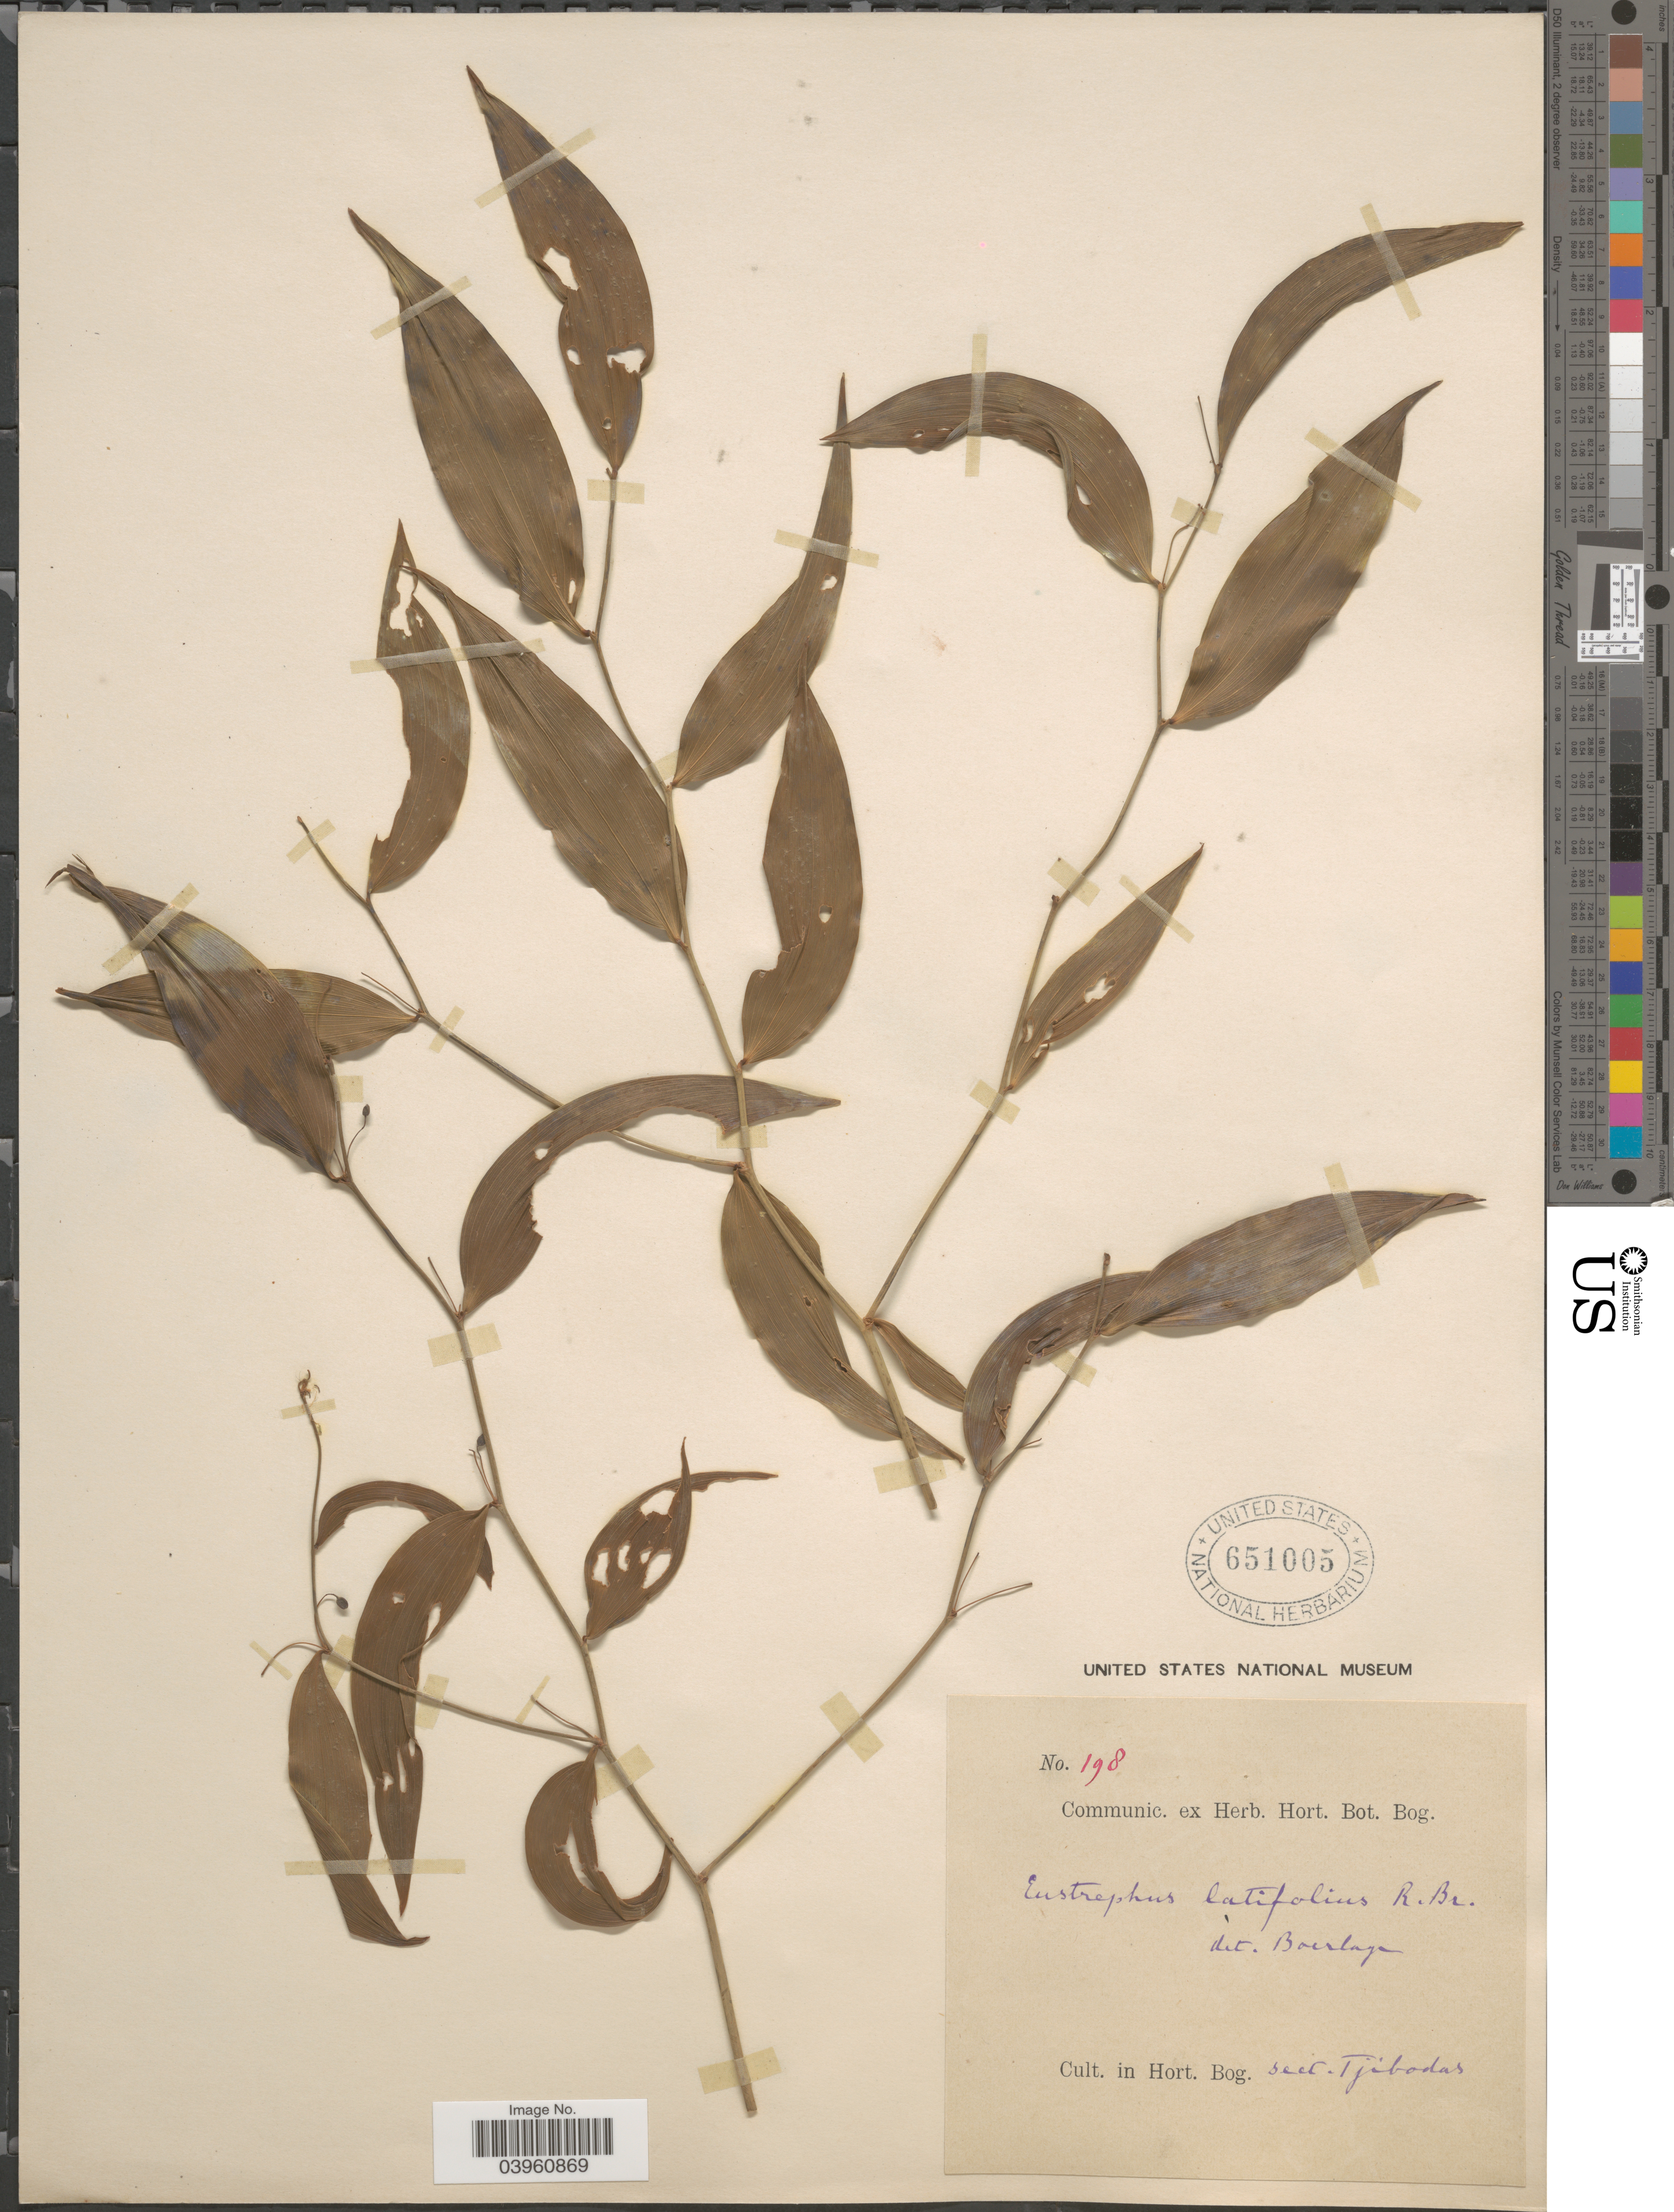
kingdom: Plantae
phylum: Tracheophyta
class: Liliopsida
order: Asparagales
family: Asparagaceae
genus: Eustrephus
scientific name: Eustrephus latifolius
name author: R. Br.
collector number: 198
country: Indonesia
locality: Cult. in Hort. Bog. sect. Tjibodas.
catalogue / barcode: US 651005